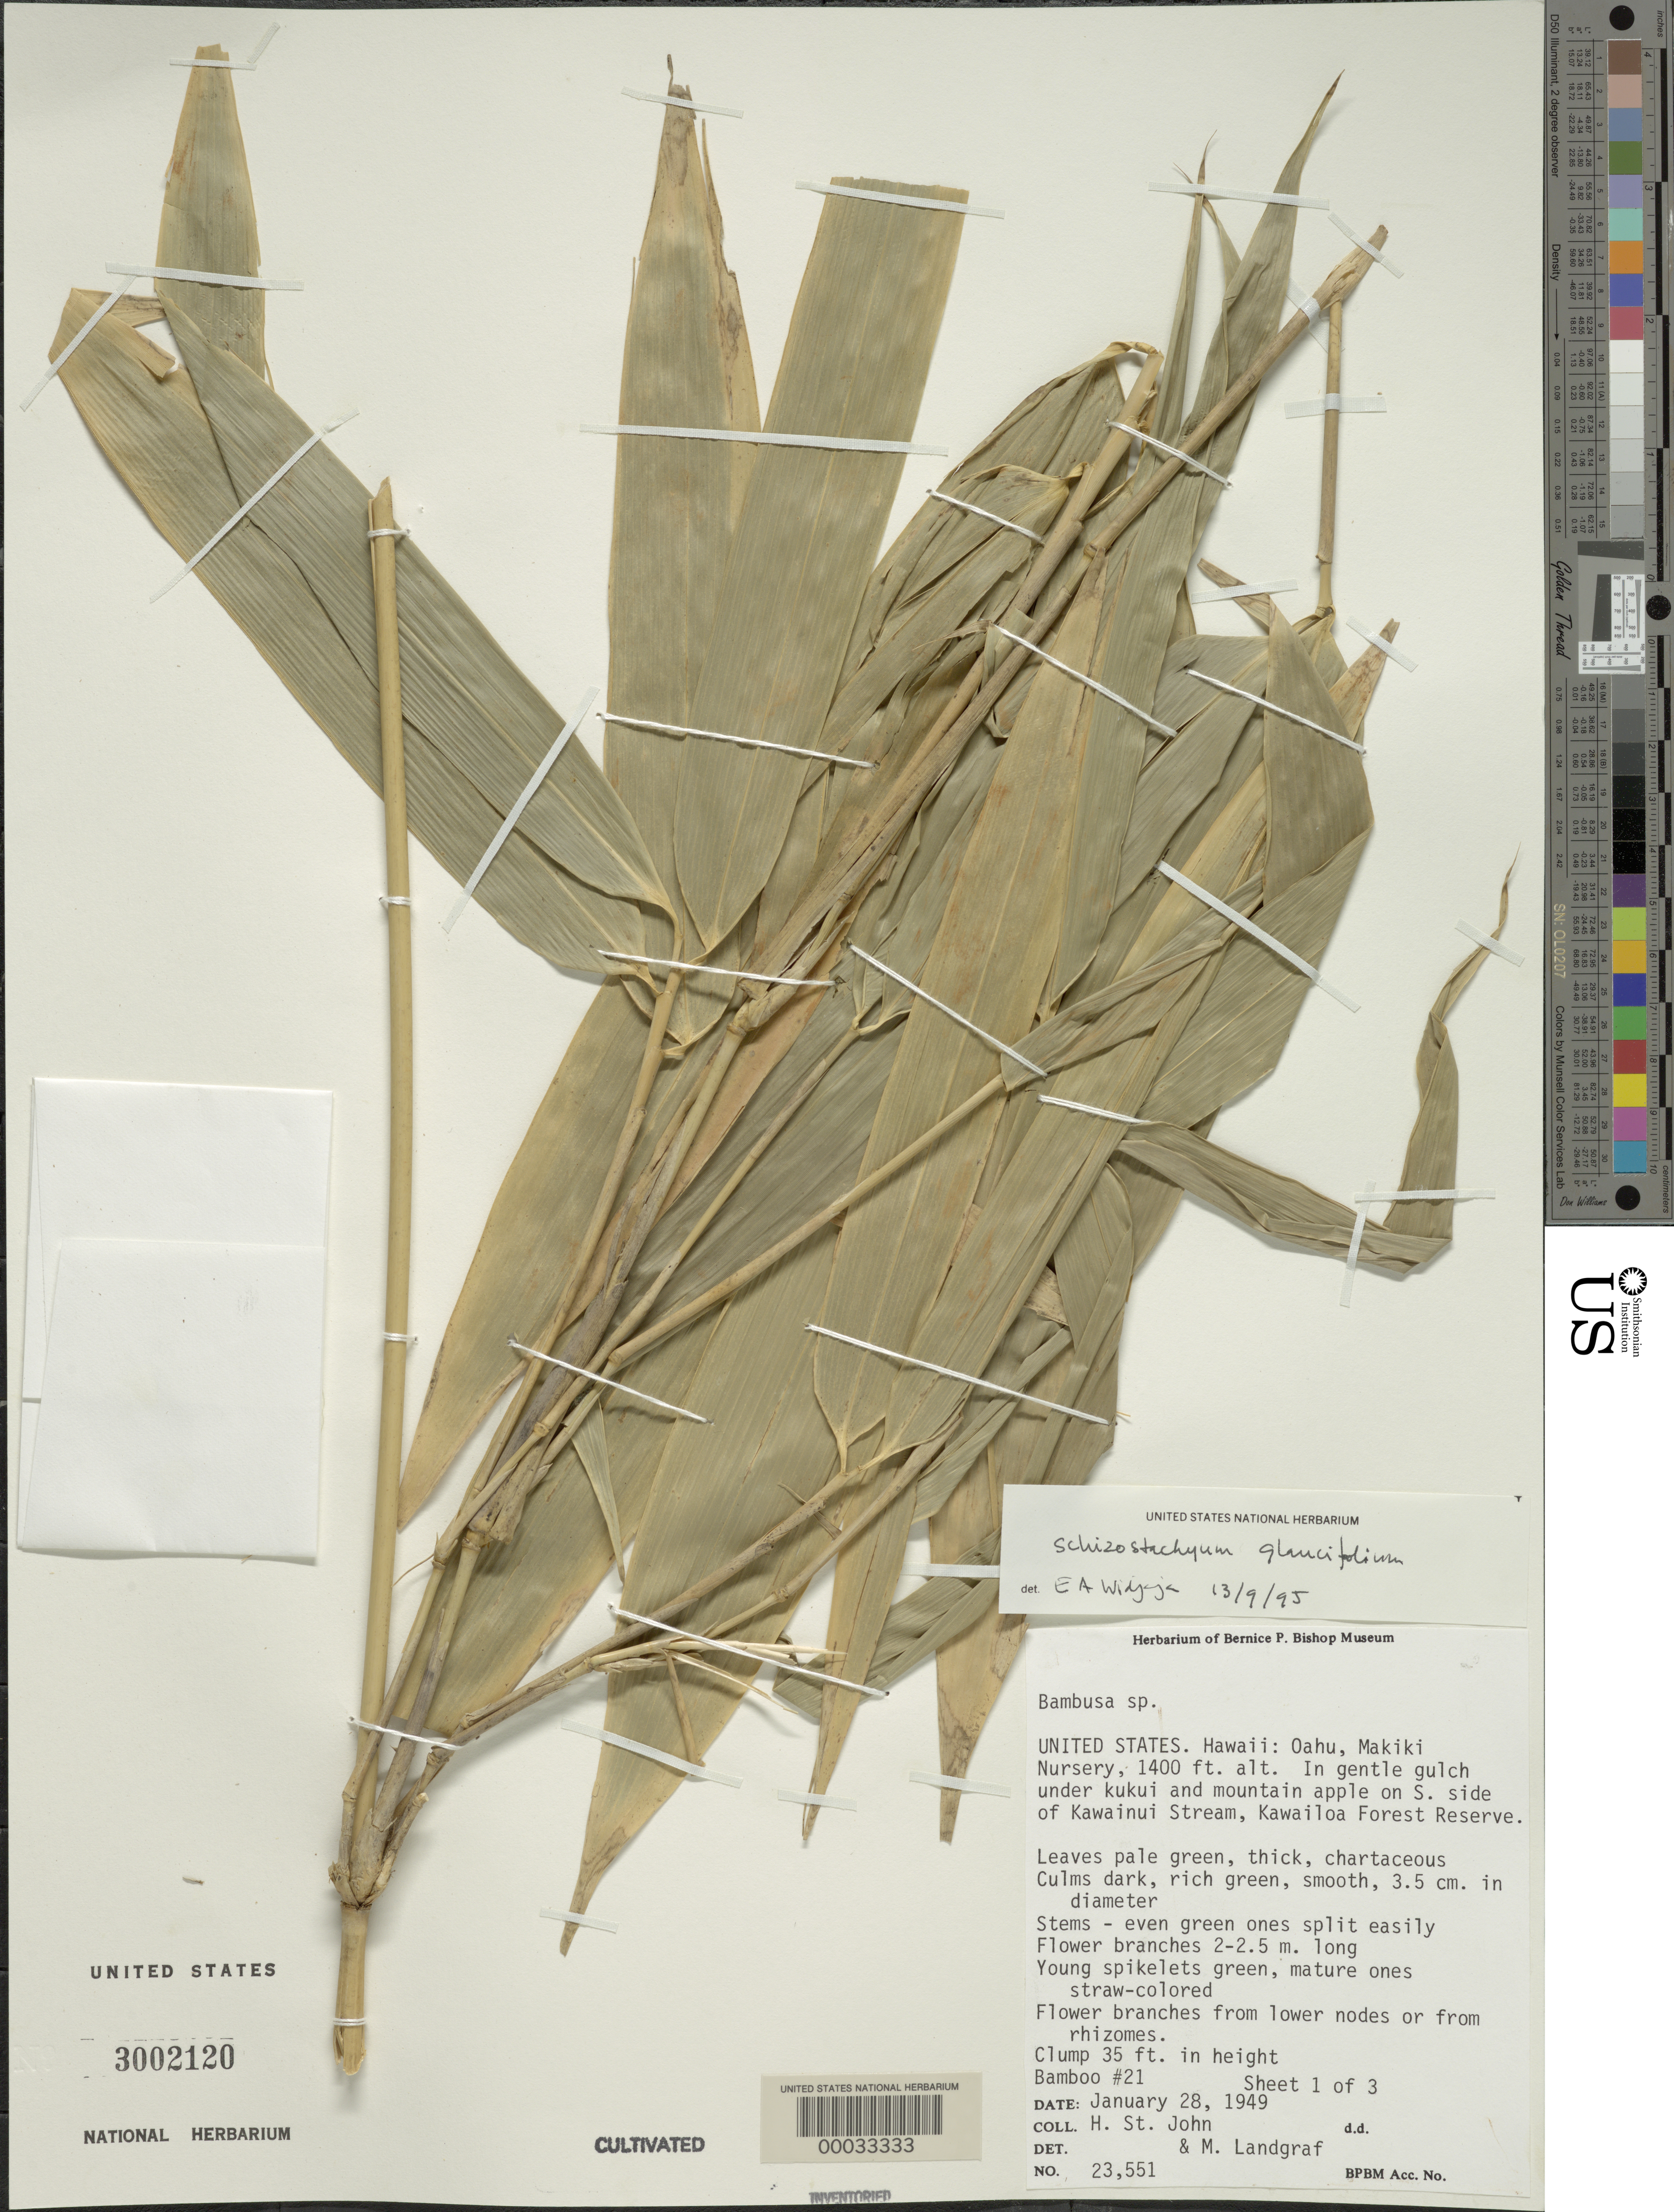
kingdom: Plantae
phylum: Tracheophyta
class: Liliopsida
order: Poales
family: Poaceae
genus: Schizostachyum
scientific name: Schizostachyum glaucifolium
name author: (Rupr.) Munro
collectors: H. St. John & M. Landgraf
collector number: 23551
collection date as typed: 28 Jan 1949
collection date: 1949-01-28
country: United States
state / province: Hawaii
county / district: Honolulu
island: Oahu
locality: Makiki nursery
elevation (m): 427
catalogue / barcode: US 3002120